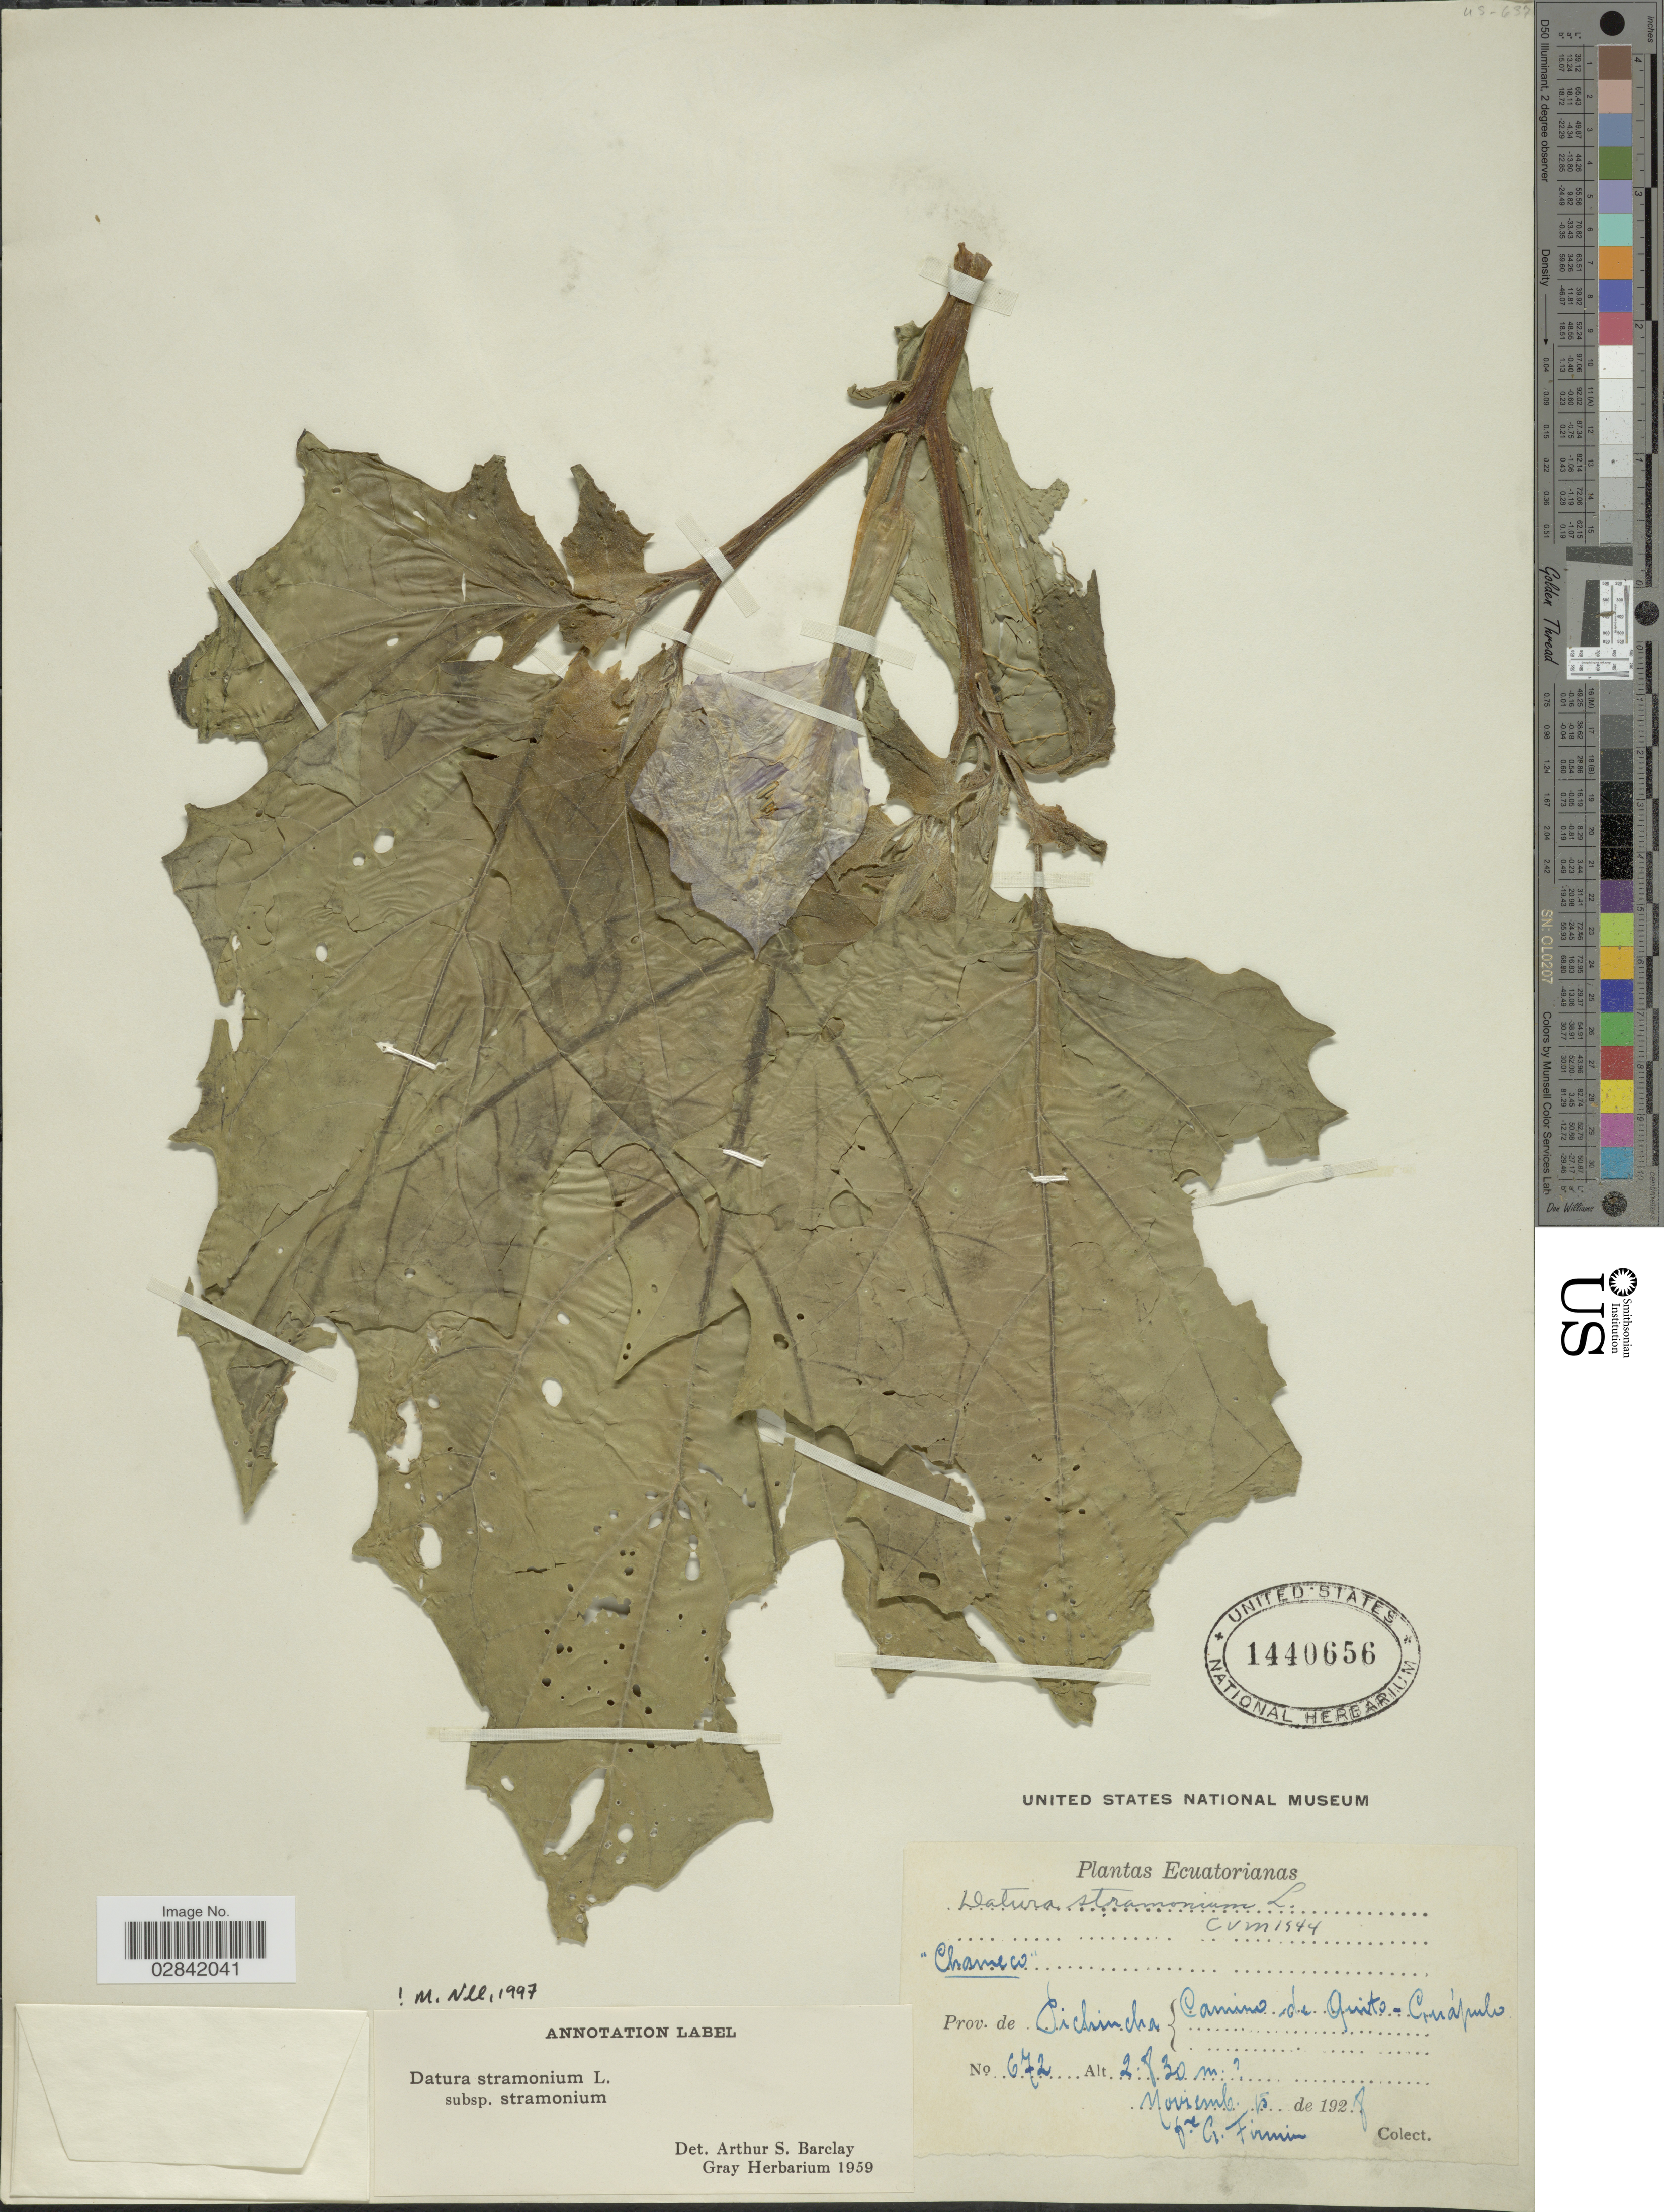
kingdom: Plantae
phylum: Tracheophyta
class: Magnoliopsida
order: Solanales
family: Solanaceae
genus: Datura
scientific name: Datura stramonium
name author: L.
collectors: F. Firmin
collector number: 672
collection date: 1928-11-05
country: Ecuador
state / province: Pichincha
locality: Prov. de Pichincha, Camino de Quito-Guapulo.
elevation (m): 2830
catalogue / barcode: US 1440656